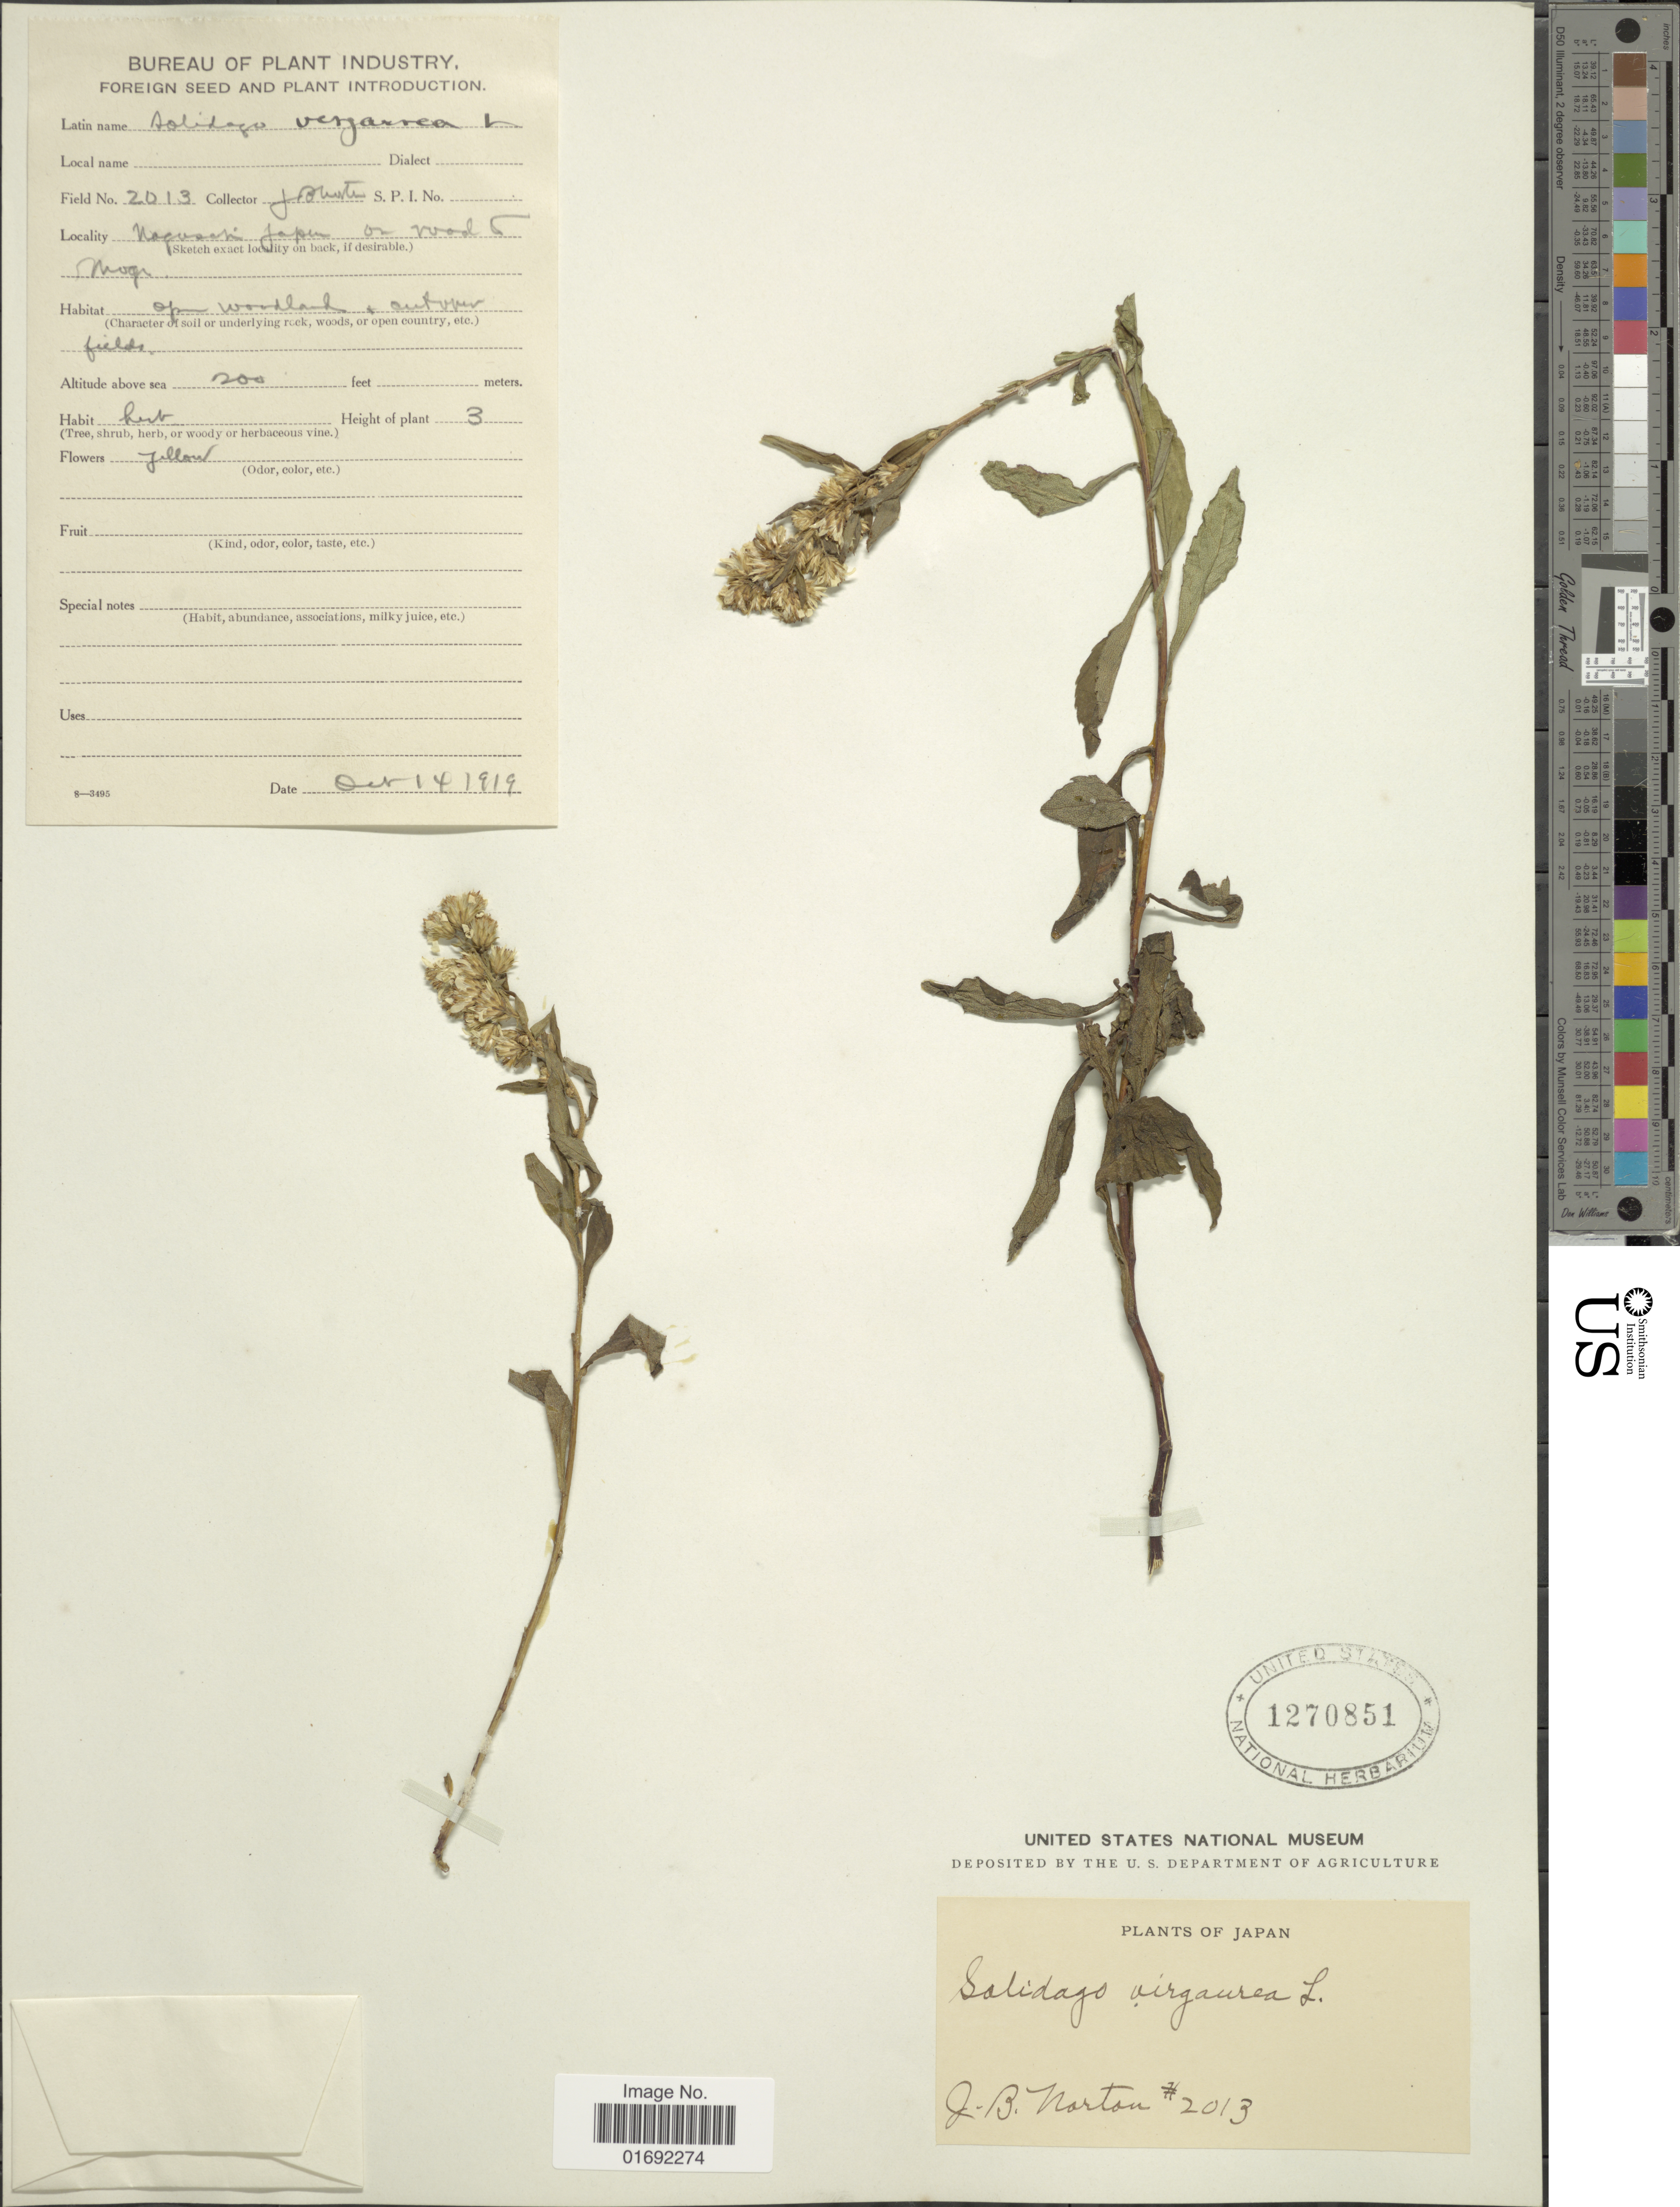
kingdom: Plantae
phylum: Tracheophyta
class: Magnoliopsida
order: Asterales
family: Asteraceae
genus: Solidago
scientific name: Solidago virgaurea var. asiatica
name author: Nakai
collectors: J. B. Norton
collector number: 2013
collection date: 1919-10-14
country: Japan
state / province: Nagasaki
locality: Nagasaki, Japan on road 5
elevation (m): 61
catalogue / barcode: US 1270851